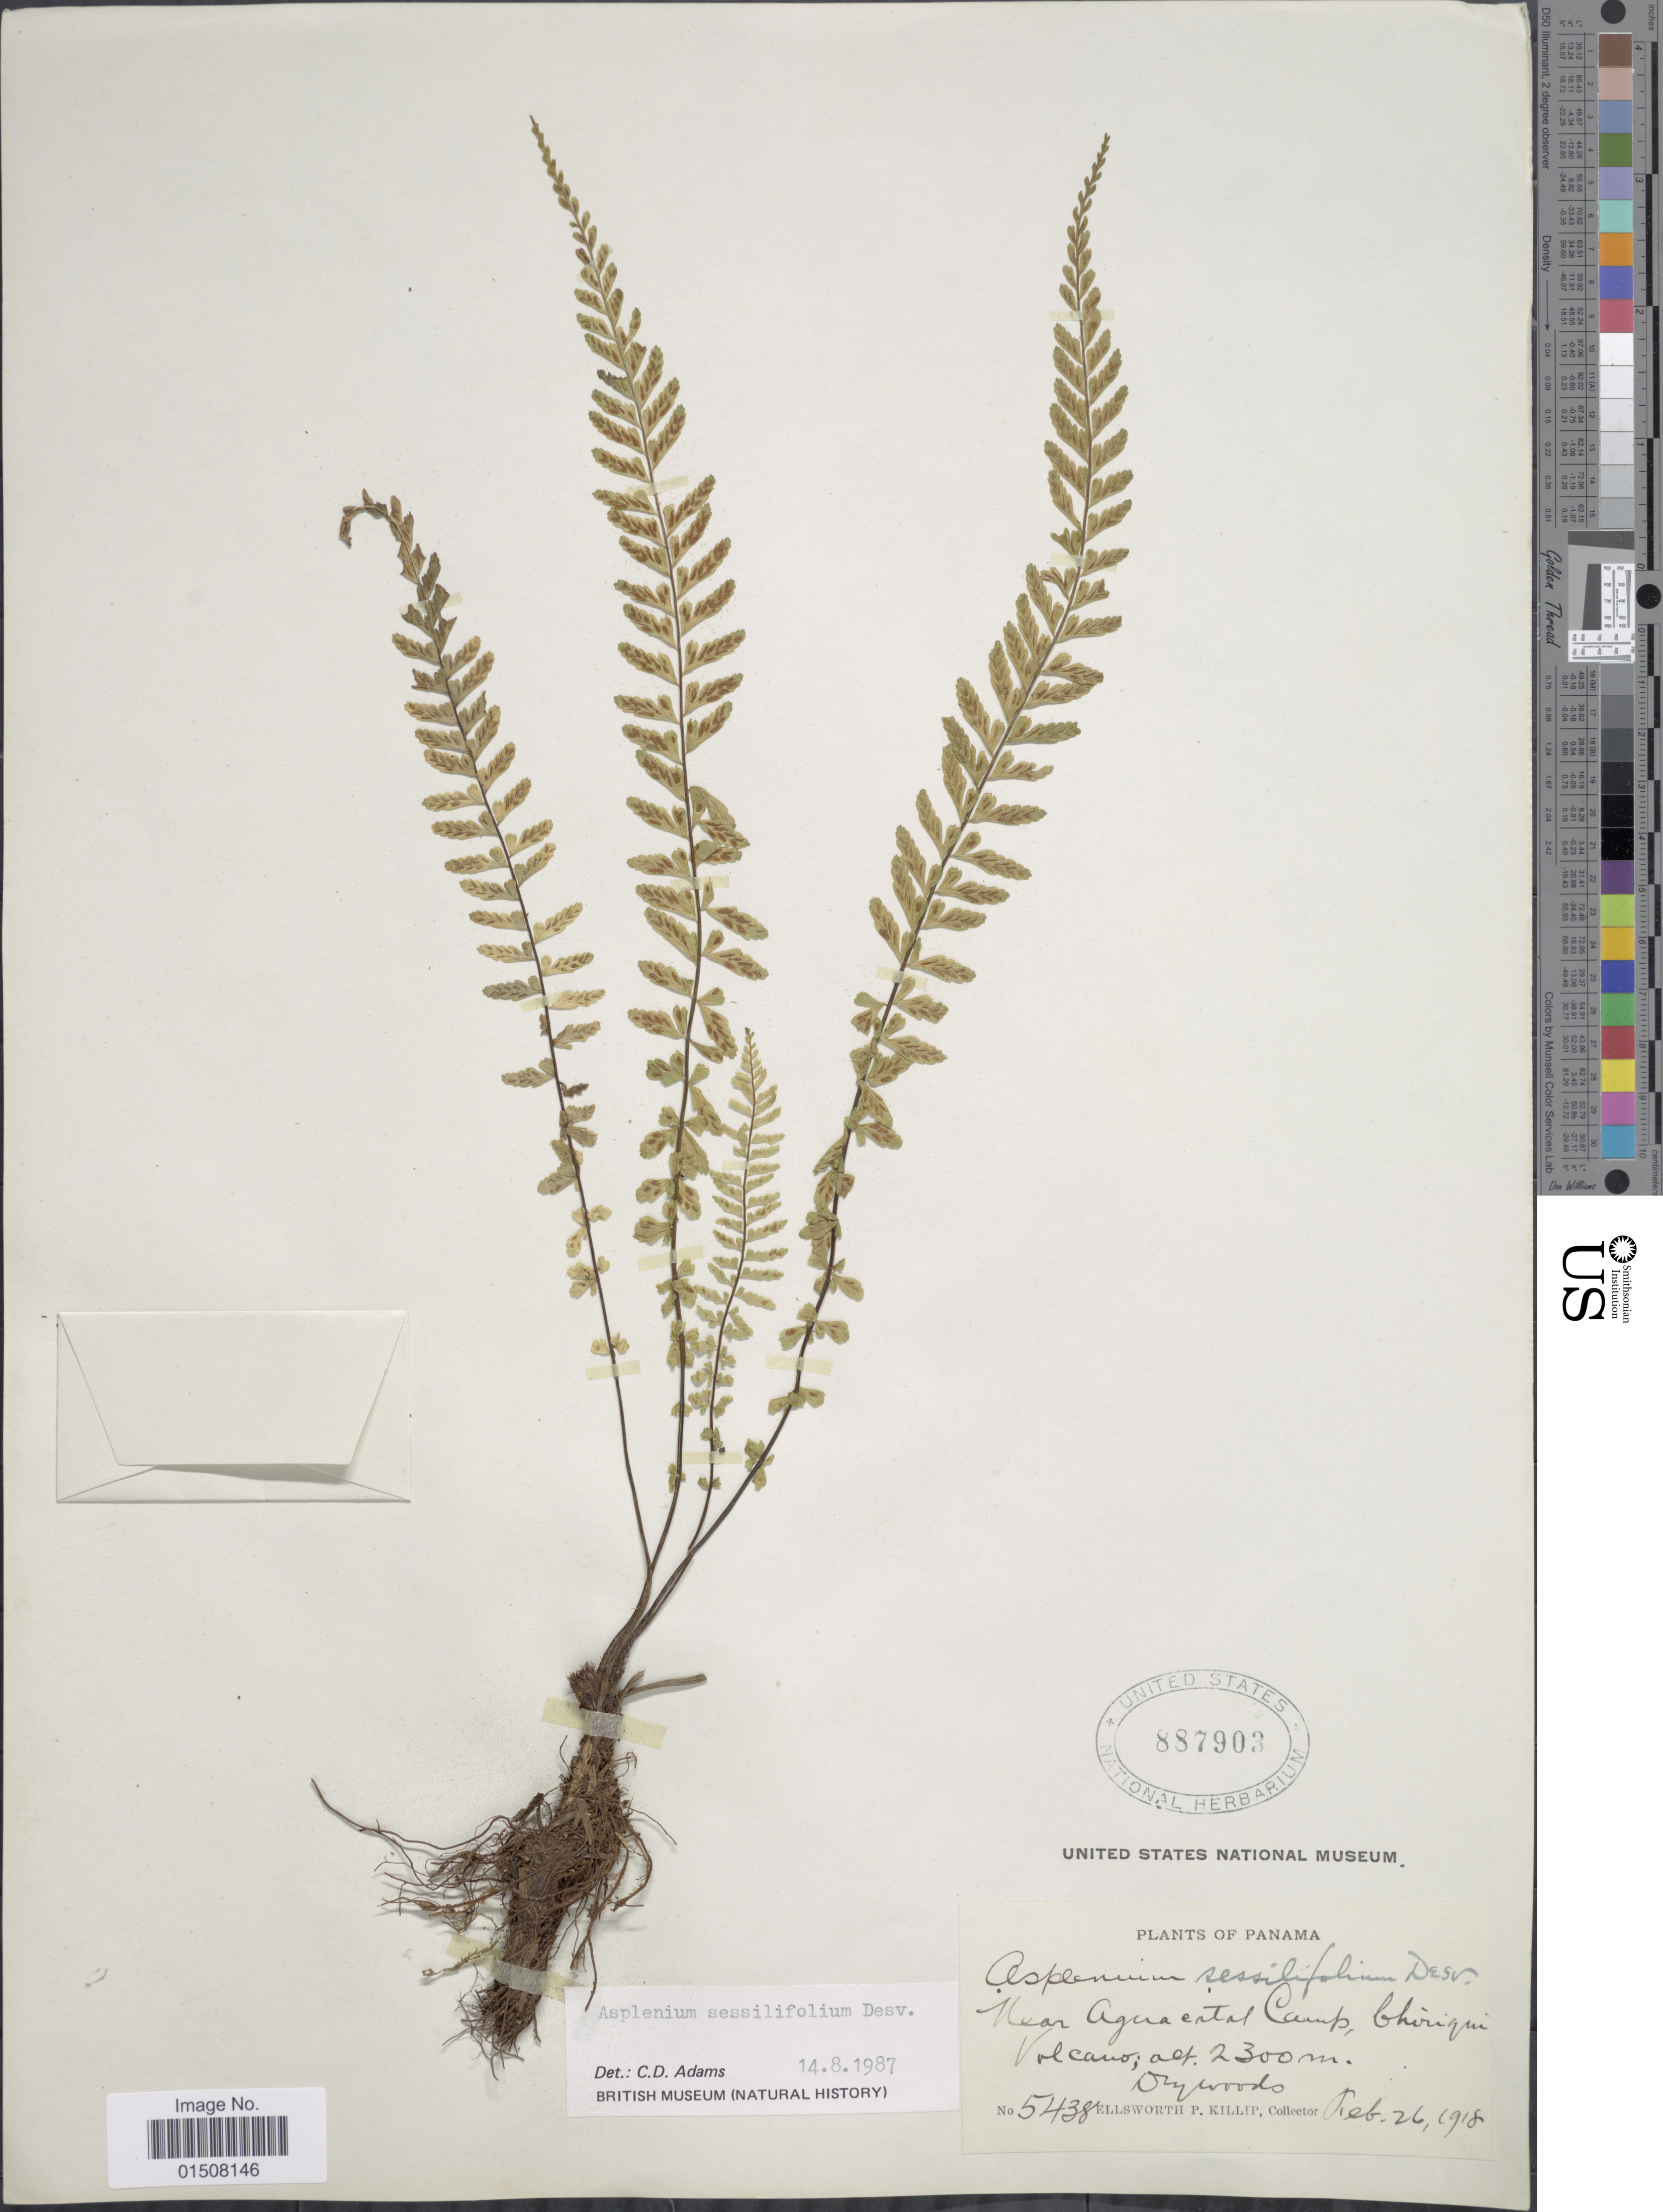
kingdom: Plantae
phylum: Tracheophyta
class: Polypodiopsida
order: Polypodiales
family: Aspleniaceae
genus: Asplenium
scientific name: Asplenium sessilifolium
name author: Desv.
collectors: E. P. Killip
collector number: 5438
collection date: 1918-02-26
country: Panama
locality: Near Agua ertal Camp, bhirigui Volcano, orwoods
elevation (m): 2300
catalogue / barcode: US 887903